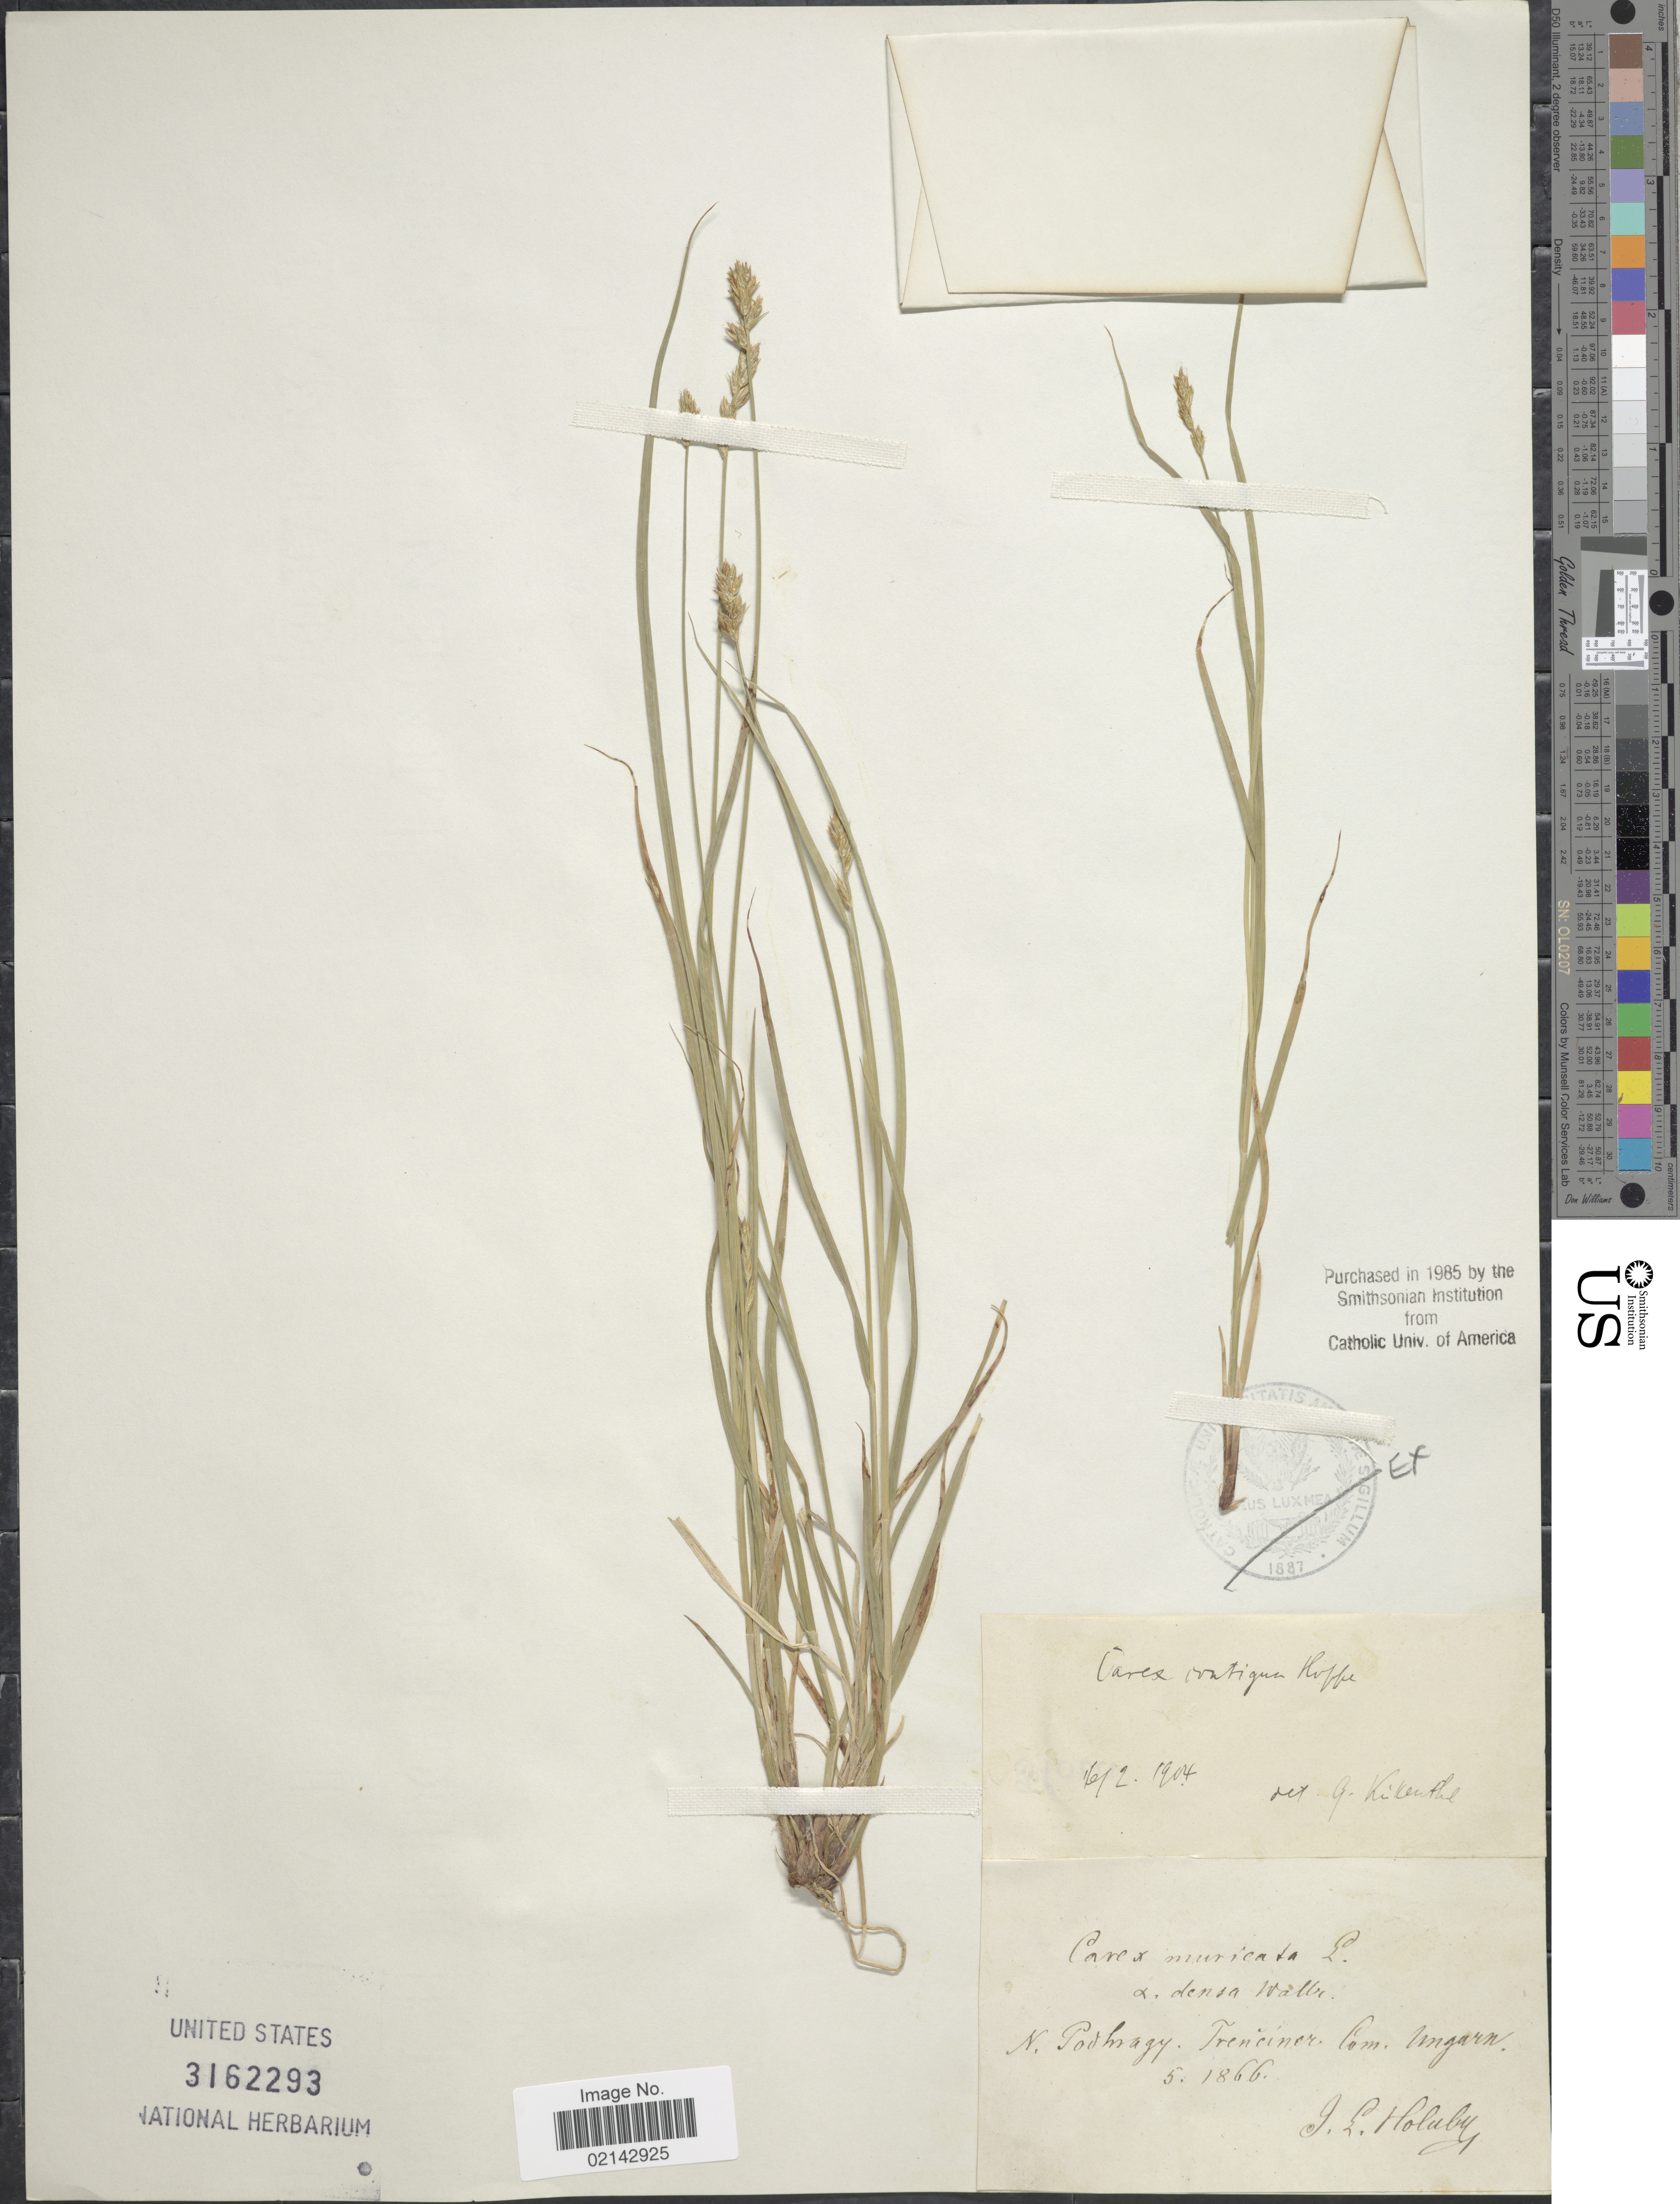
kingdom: Plantae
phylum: Tracheophyta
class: Liliopsida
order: Poales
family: Cyperaceae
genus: Carex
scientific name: Carex spicata subsp. spicata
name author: Huds.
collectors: J. Holuby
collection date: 1866-05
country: Hungary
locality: N. Podhragy, Treneiner Com. Ungarn. [interpreted]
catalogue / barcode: US 3162293